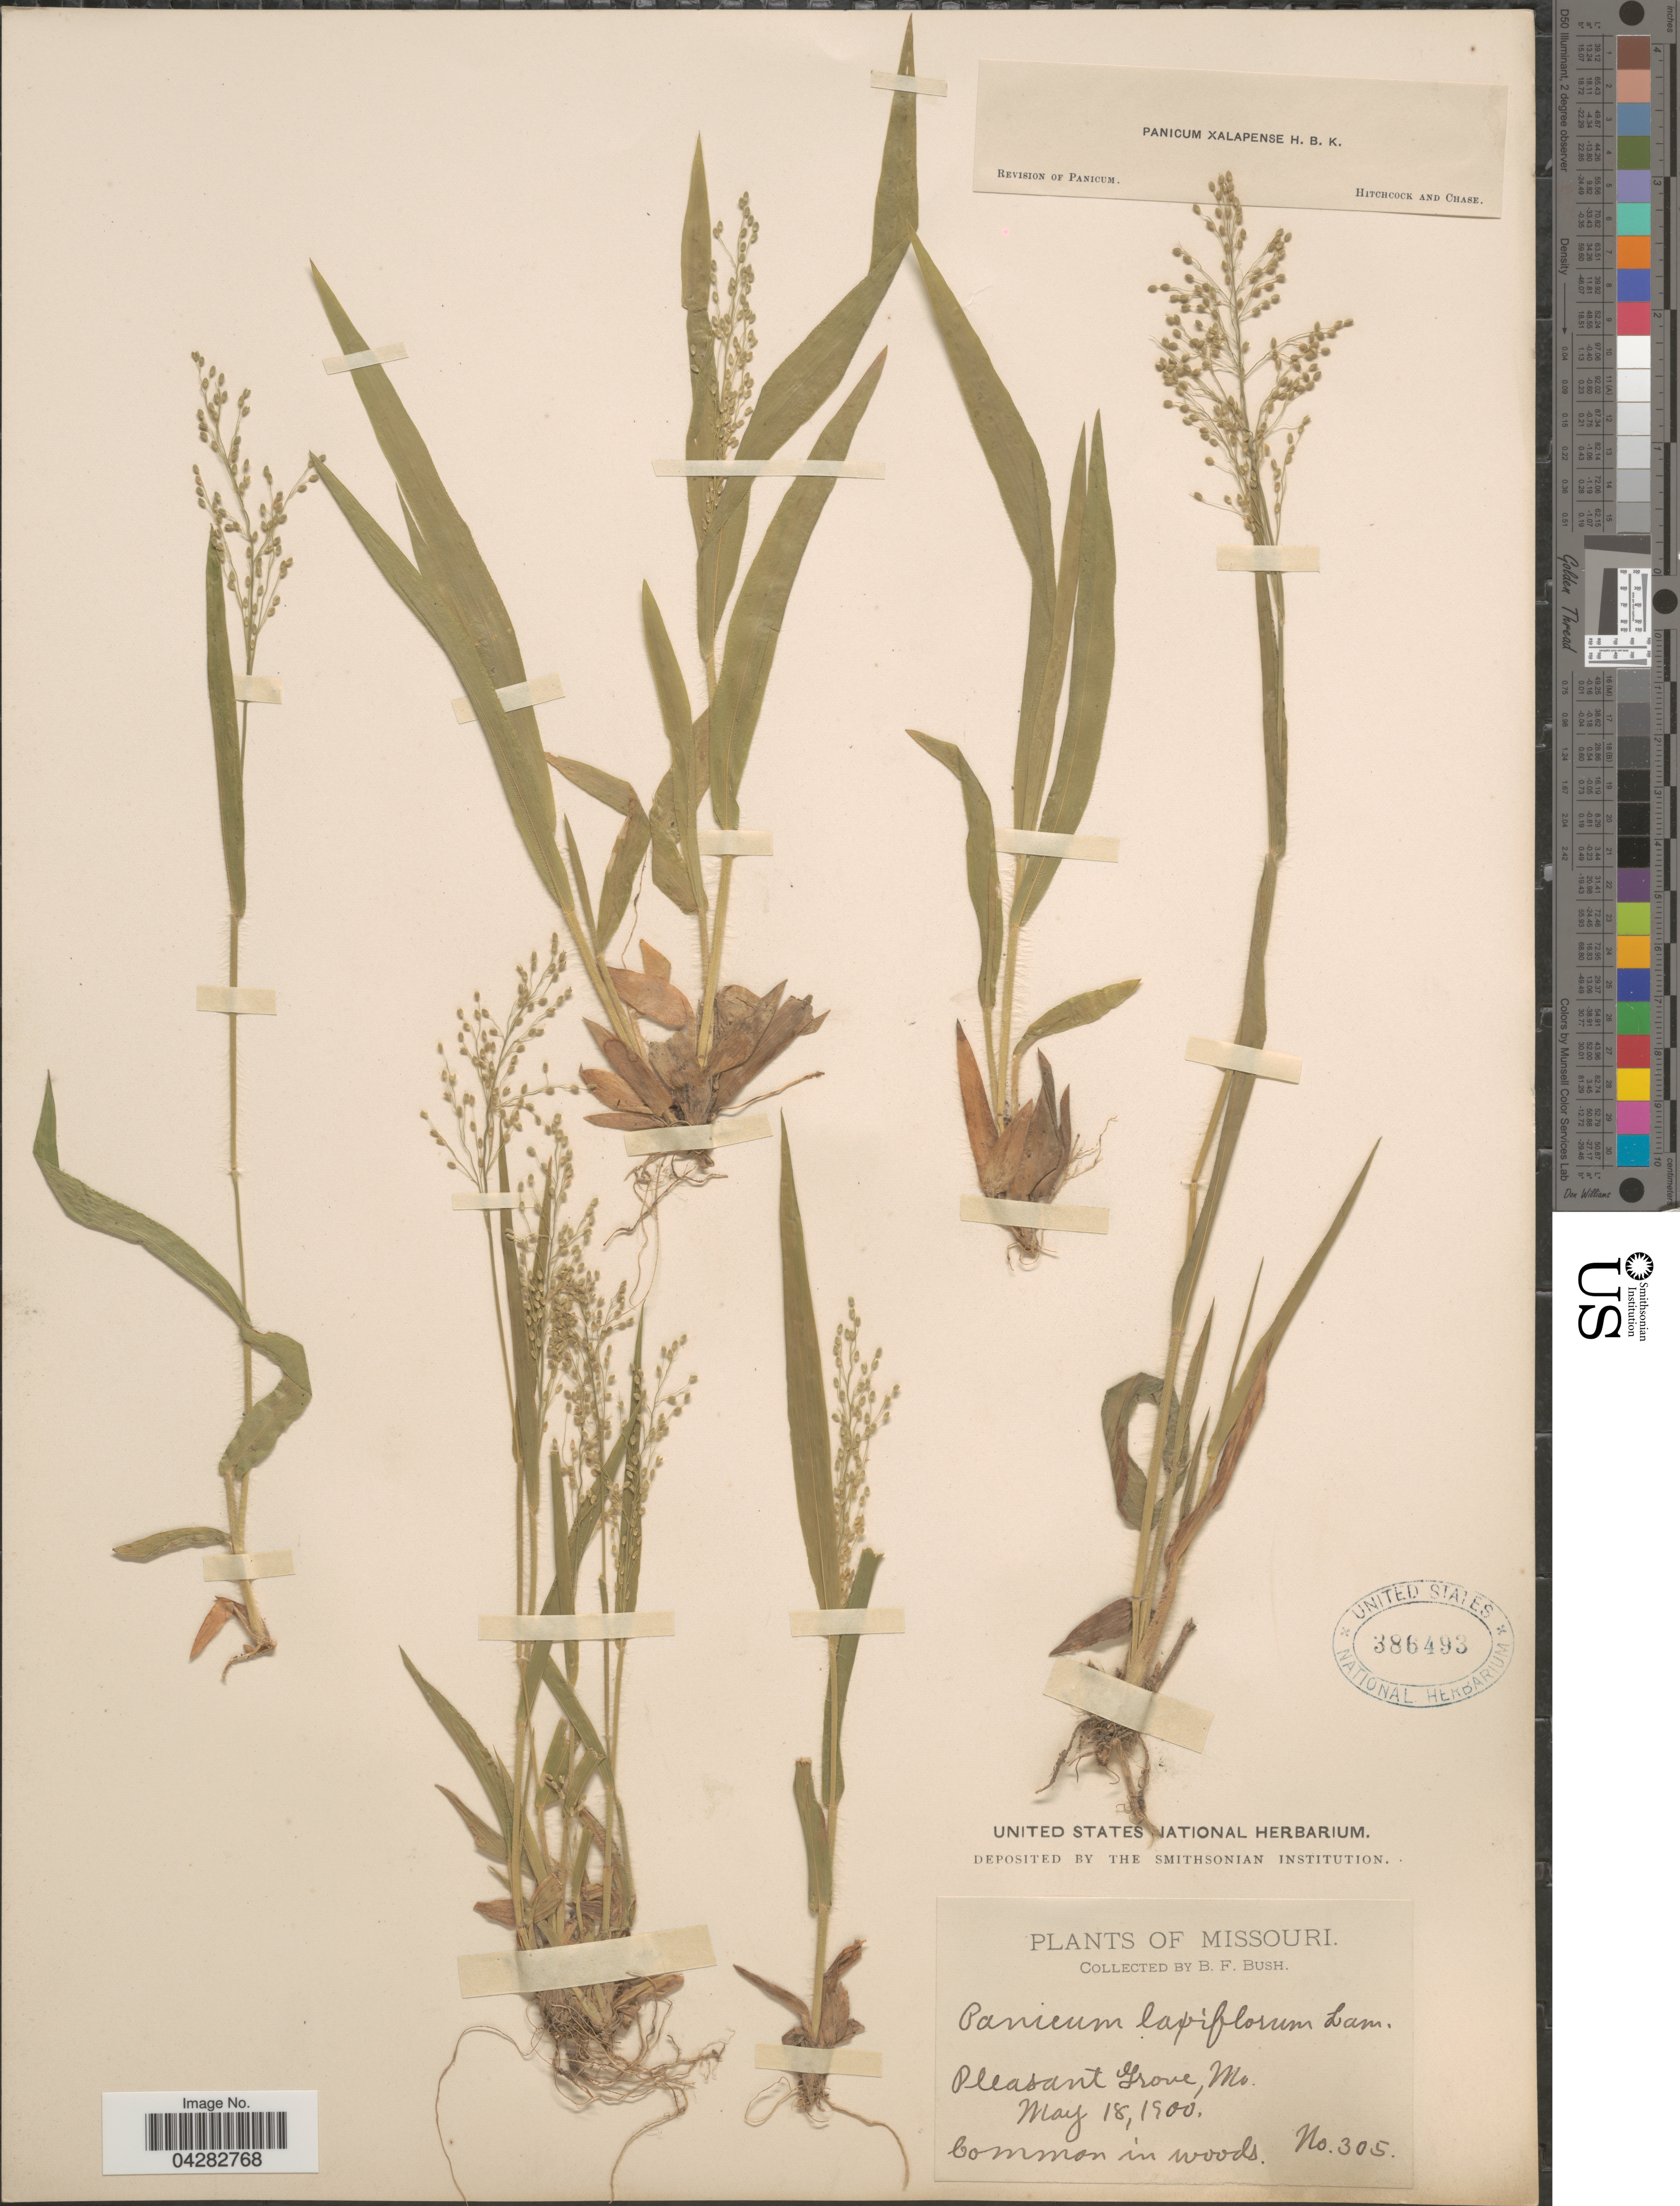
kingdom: Plantae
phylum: Tracheophyta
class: Liliopsida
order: Poales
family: Poaceae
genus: Dichanthelium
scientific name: Dichanthelium laxiflorum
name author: (Lam.) Gould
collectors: B. F. Bush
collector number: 305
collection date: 1900-05-18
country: United States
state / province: Missouri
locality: Pleasant Grove. Common in woods.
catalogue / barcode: US 386493